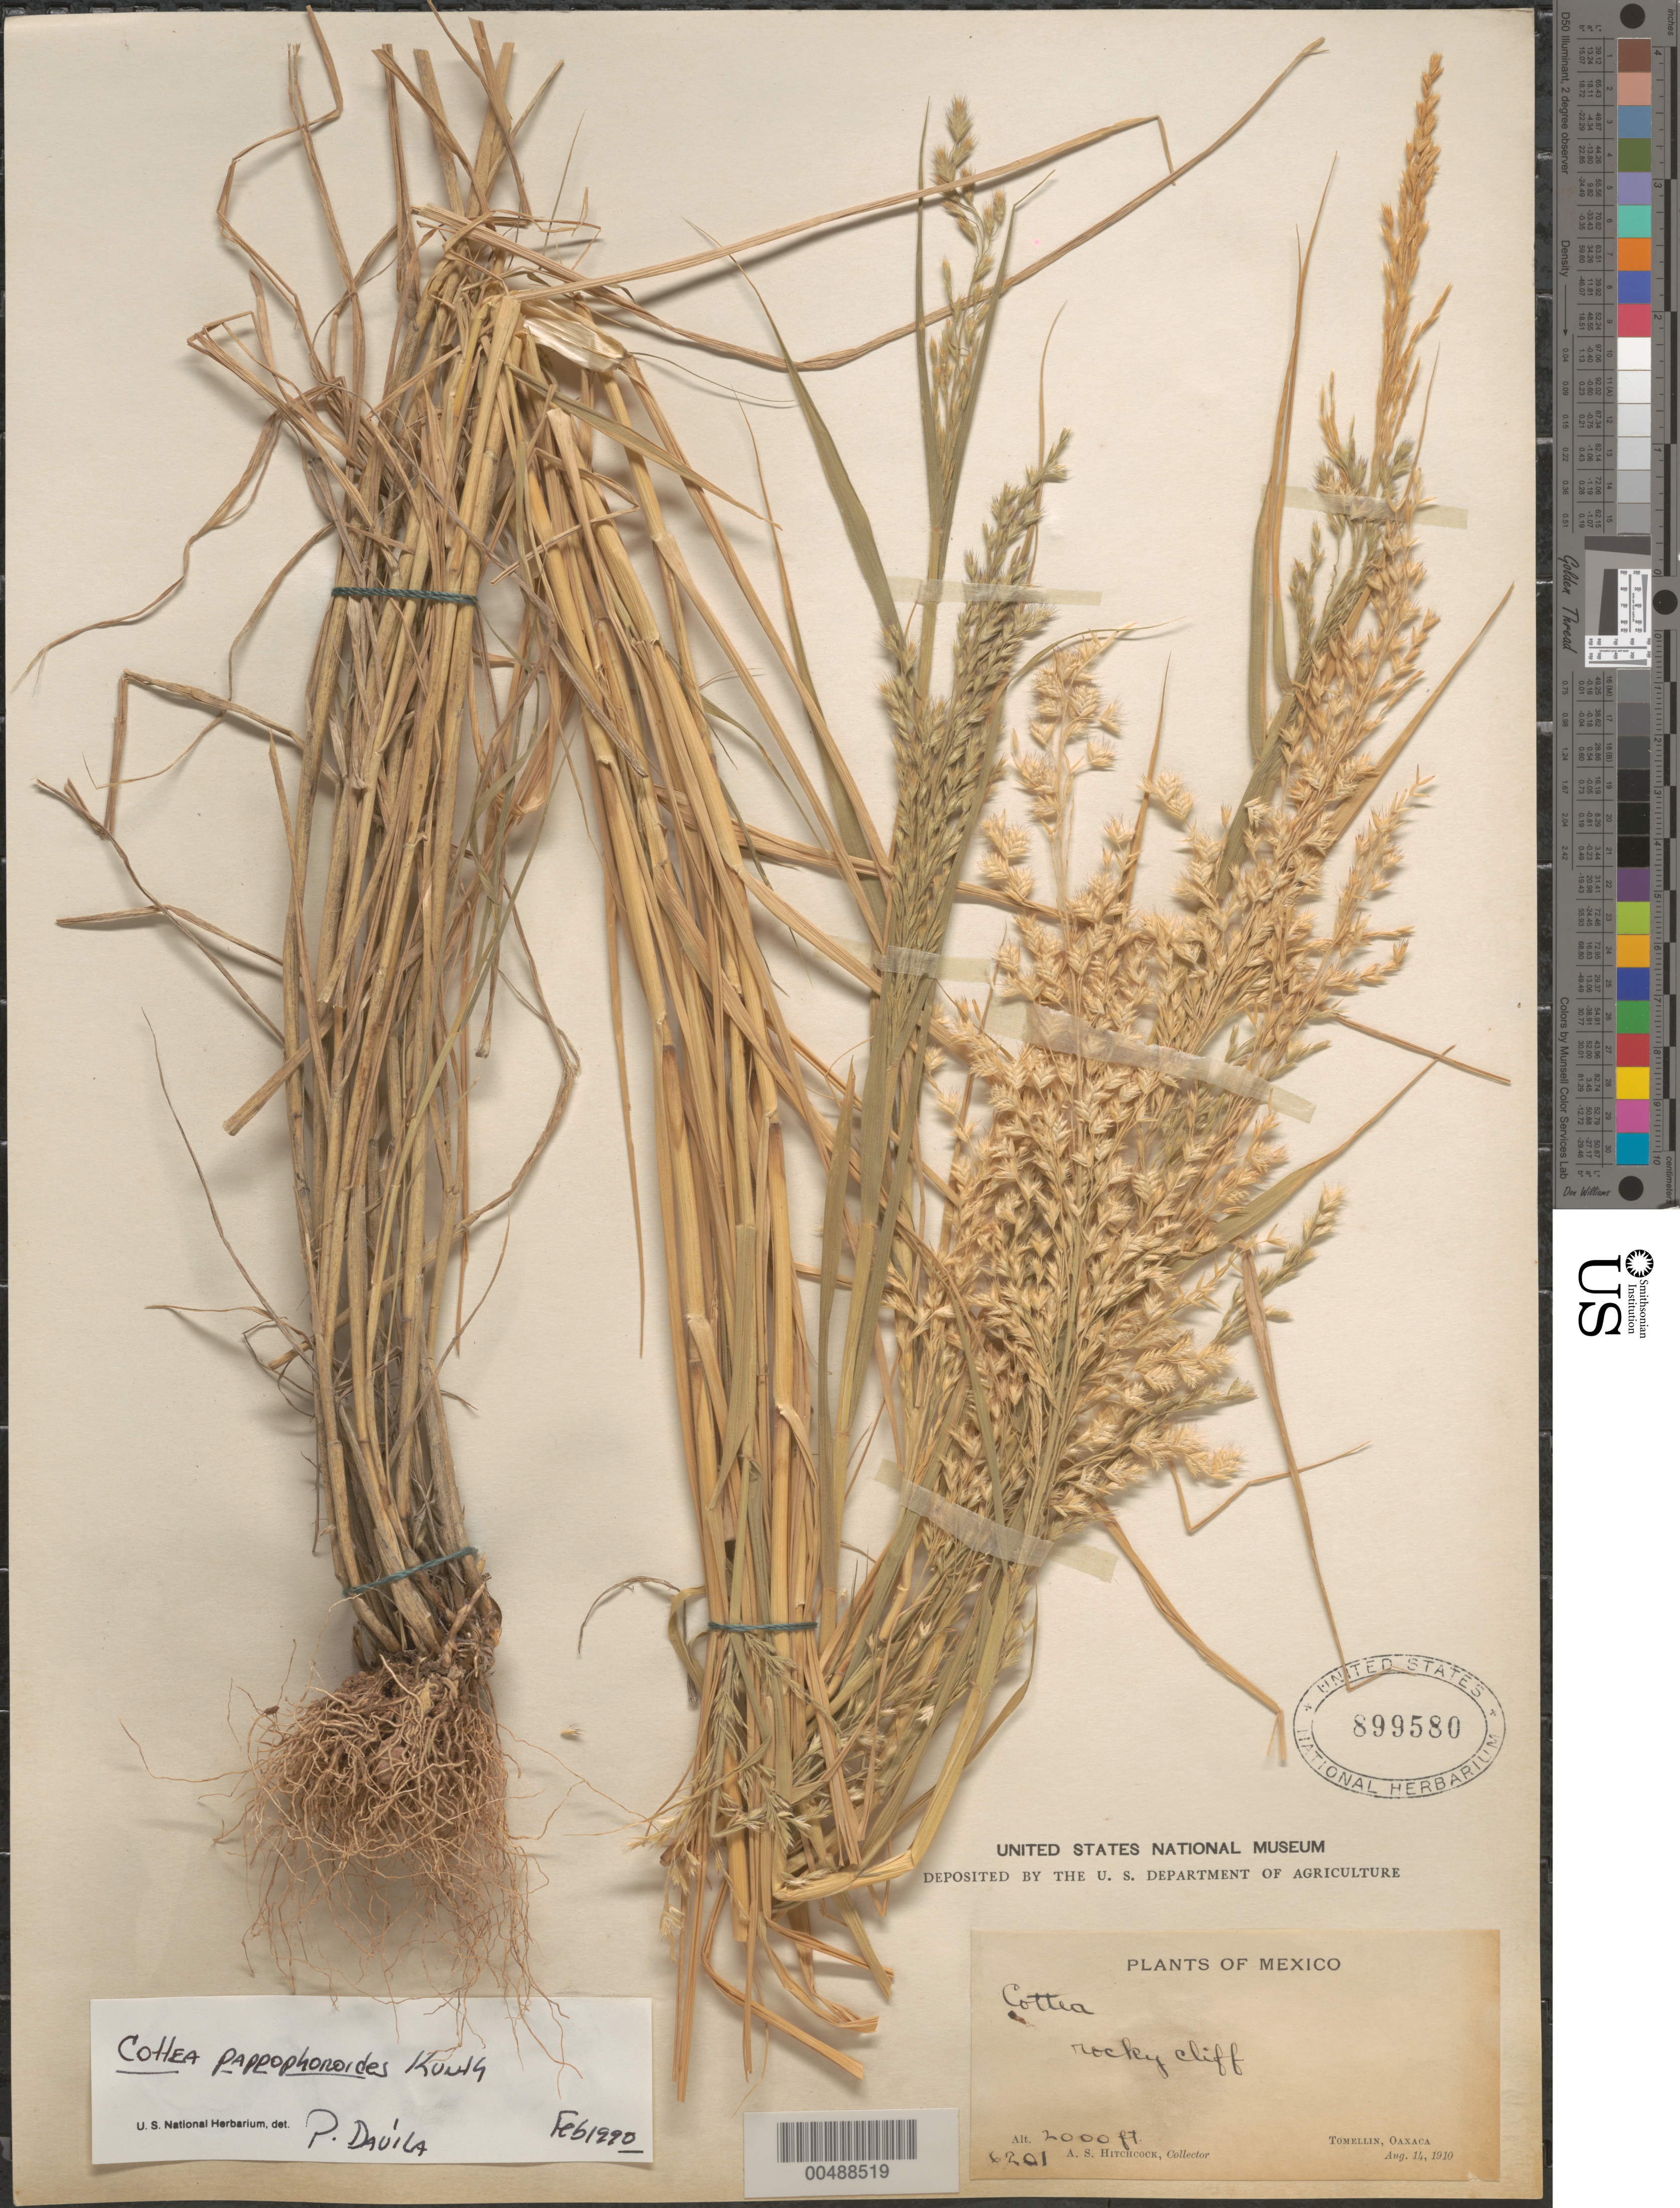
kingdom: Plantae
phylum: Tracheophyta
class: Liliopsida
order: Poales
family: Poaceae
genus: Cottea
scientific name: Cottea pappophoroides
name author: Kunth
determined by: Dávila, P. D.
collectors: A. S. Hitchcock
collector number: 6201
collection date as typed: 11 Aug 1910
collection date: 1910-08-11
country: Mexico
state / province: Oaxaca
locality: Tomellin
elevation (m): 610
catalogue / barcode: US 899580